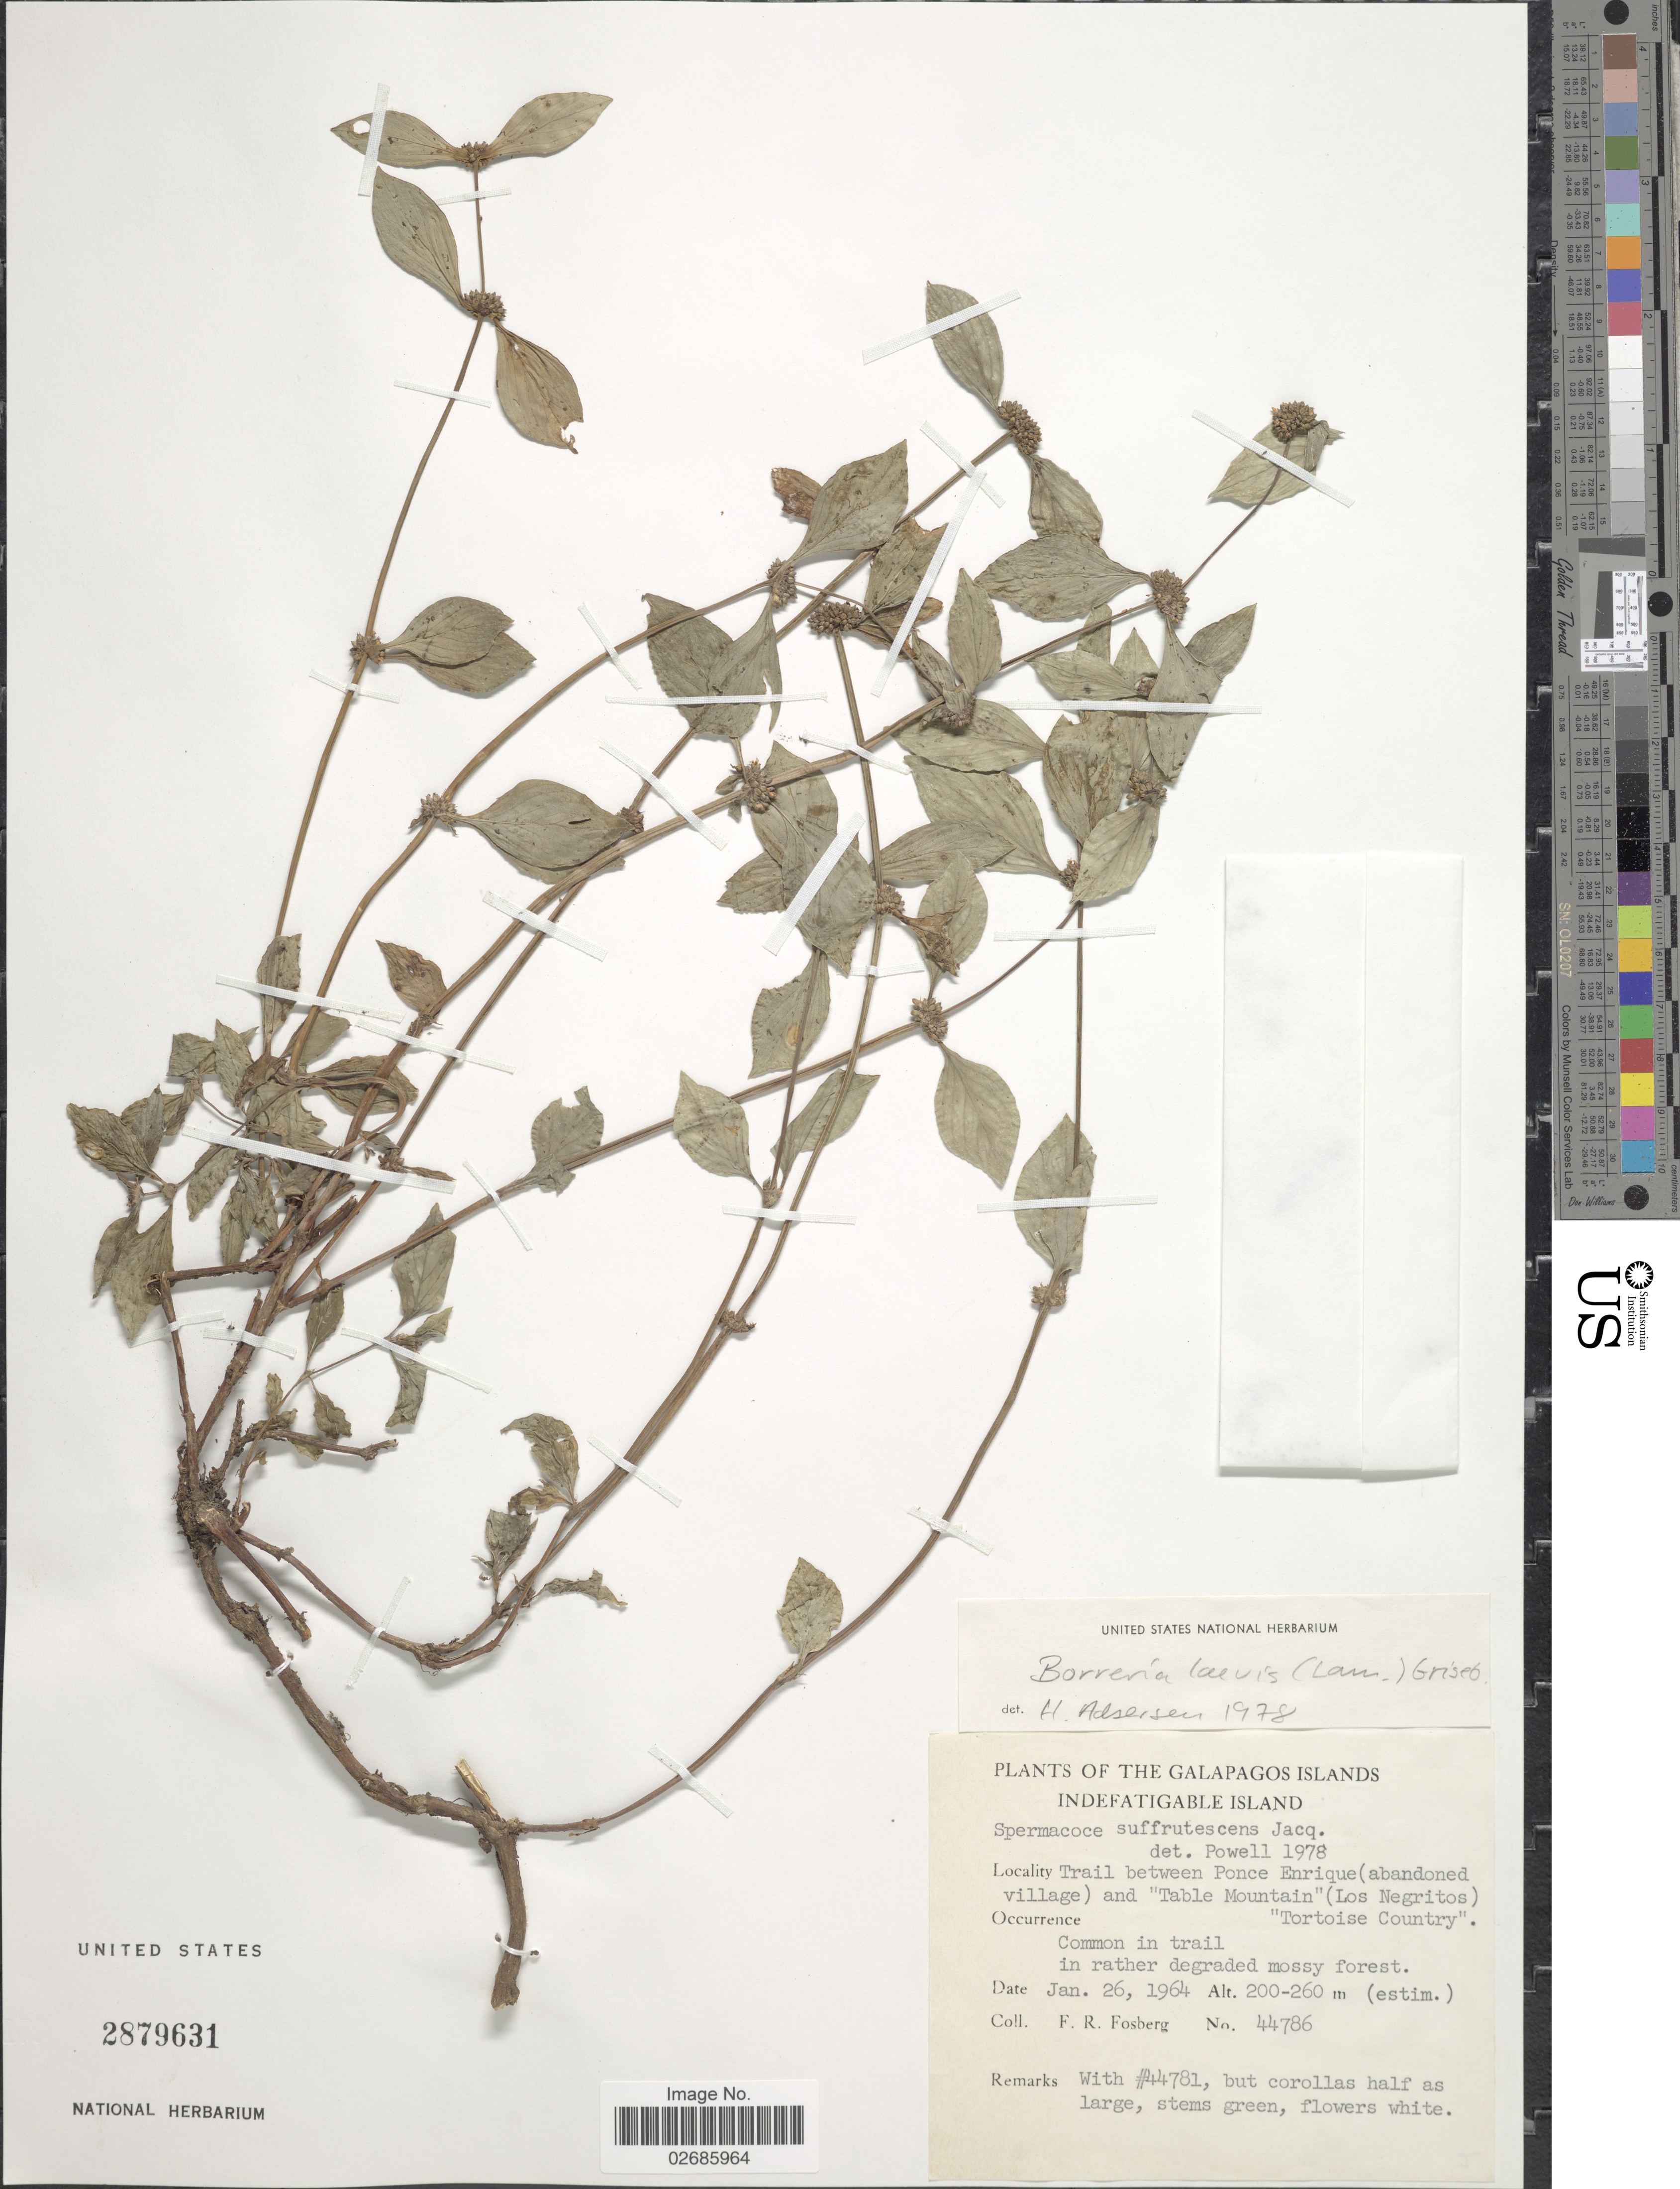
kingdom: Plantae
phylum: Tracheophyta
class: Magnoliopsida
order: Gentianales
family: Rubiaceae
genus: Borreria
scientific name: Borreria assurgens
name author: (Ruiz & Pav.) Griseb.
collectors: F. R. Fosberg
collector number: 44786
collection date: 1964-01-26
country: Ecuador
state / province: Colón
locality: The Galapagos Islands, Indefatigable Island, Trail between Ponce Enrique (abandoned village) and 'Table Mountain' (Los Negritos) 'Tortoise Country'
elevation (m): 200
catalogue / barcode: US 2879631